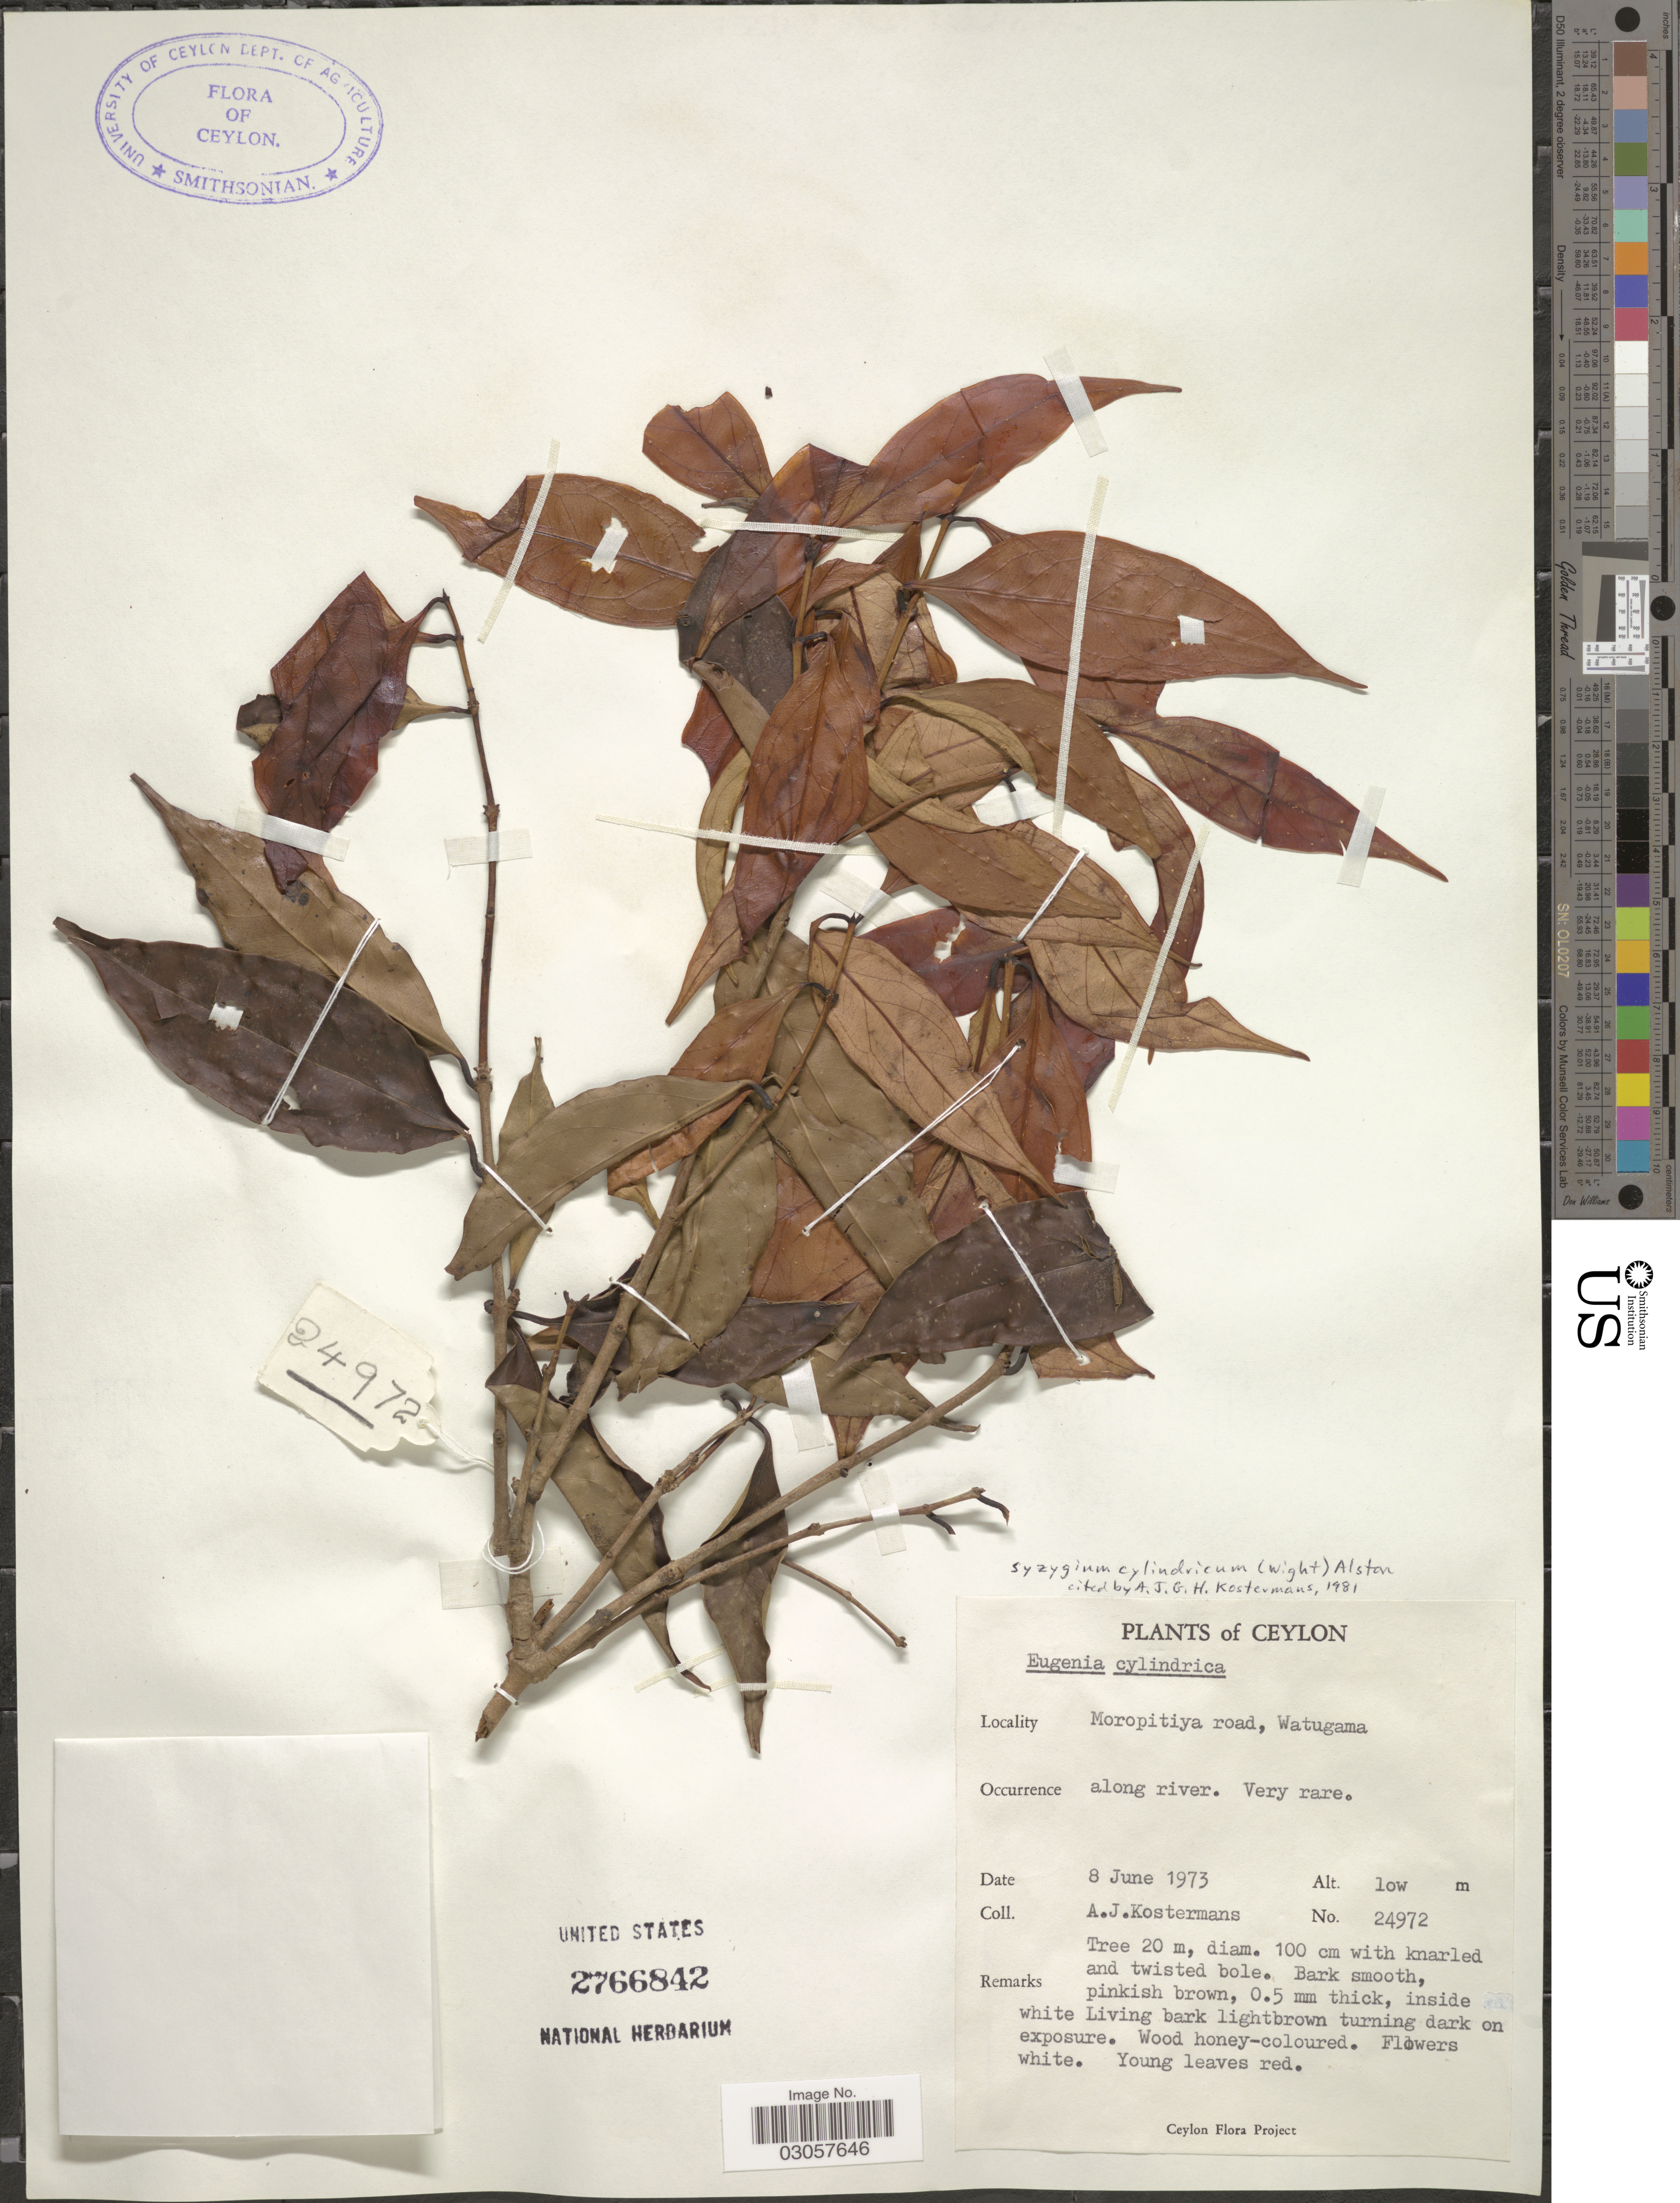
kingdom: Plantae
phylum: Tracheophyta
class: Magnoliopsida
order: Myrtales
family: Myrtaceae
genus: Syzygium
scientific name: Syzygium cylindricum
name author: (Wight) Alston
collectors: A. J. G. Kostermans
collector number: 24972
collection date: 1973-06-08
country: Sri Lanka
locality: Ceylon. Moropitiya road, Watugama.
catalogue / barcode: US 2766842